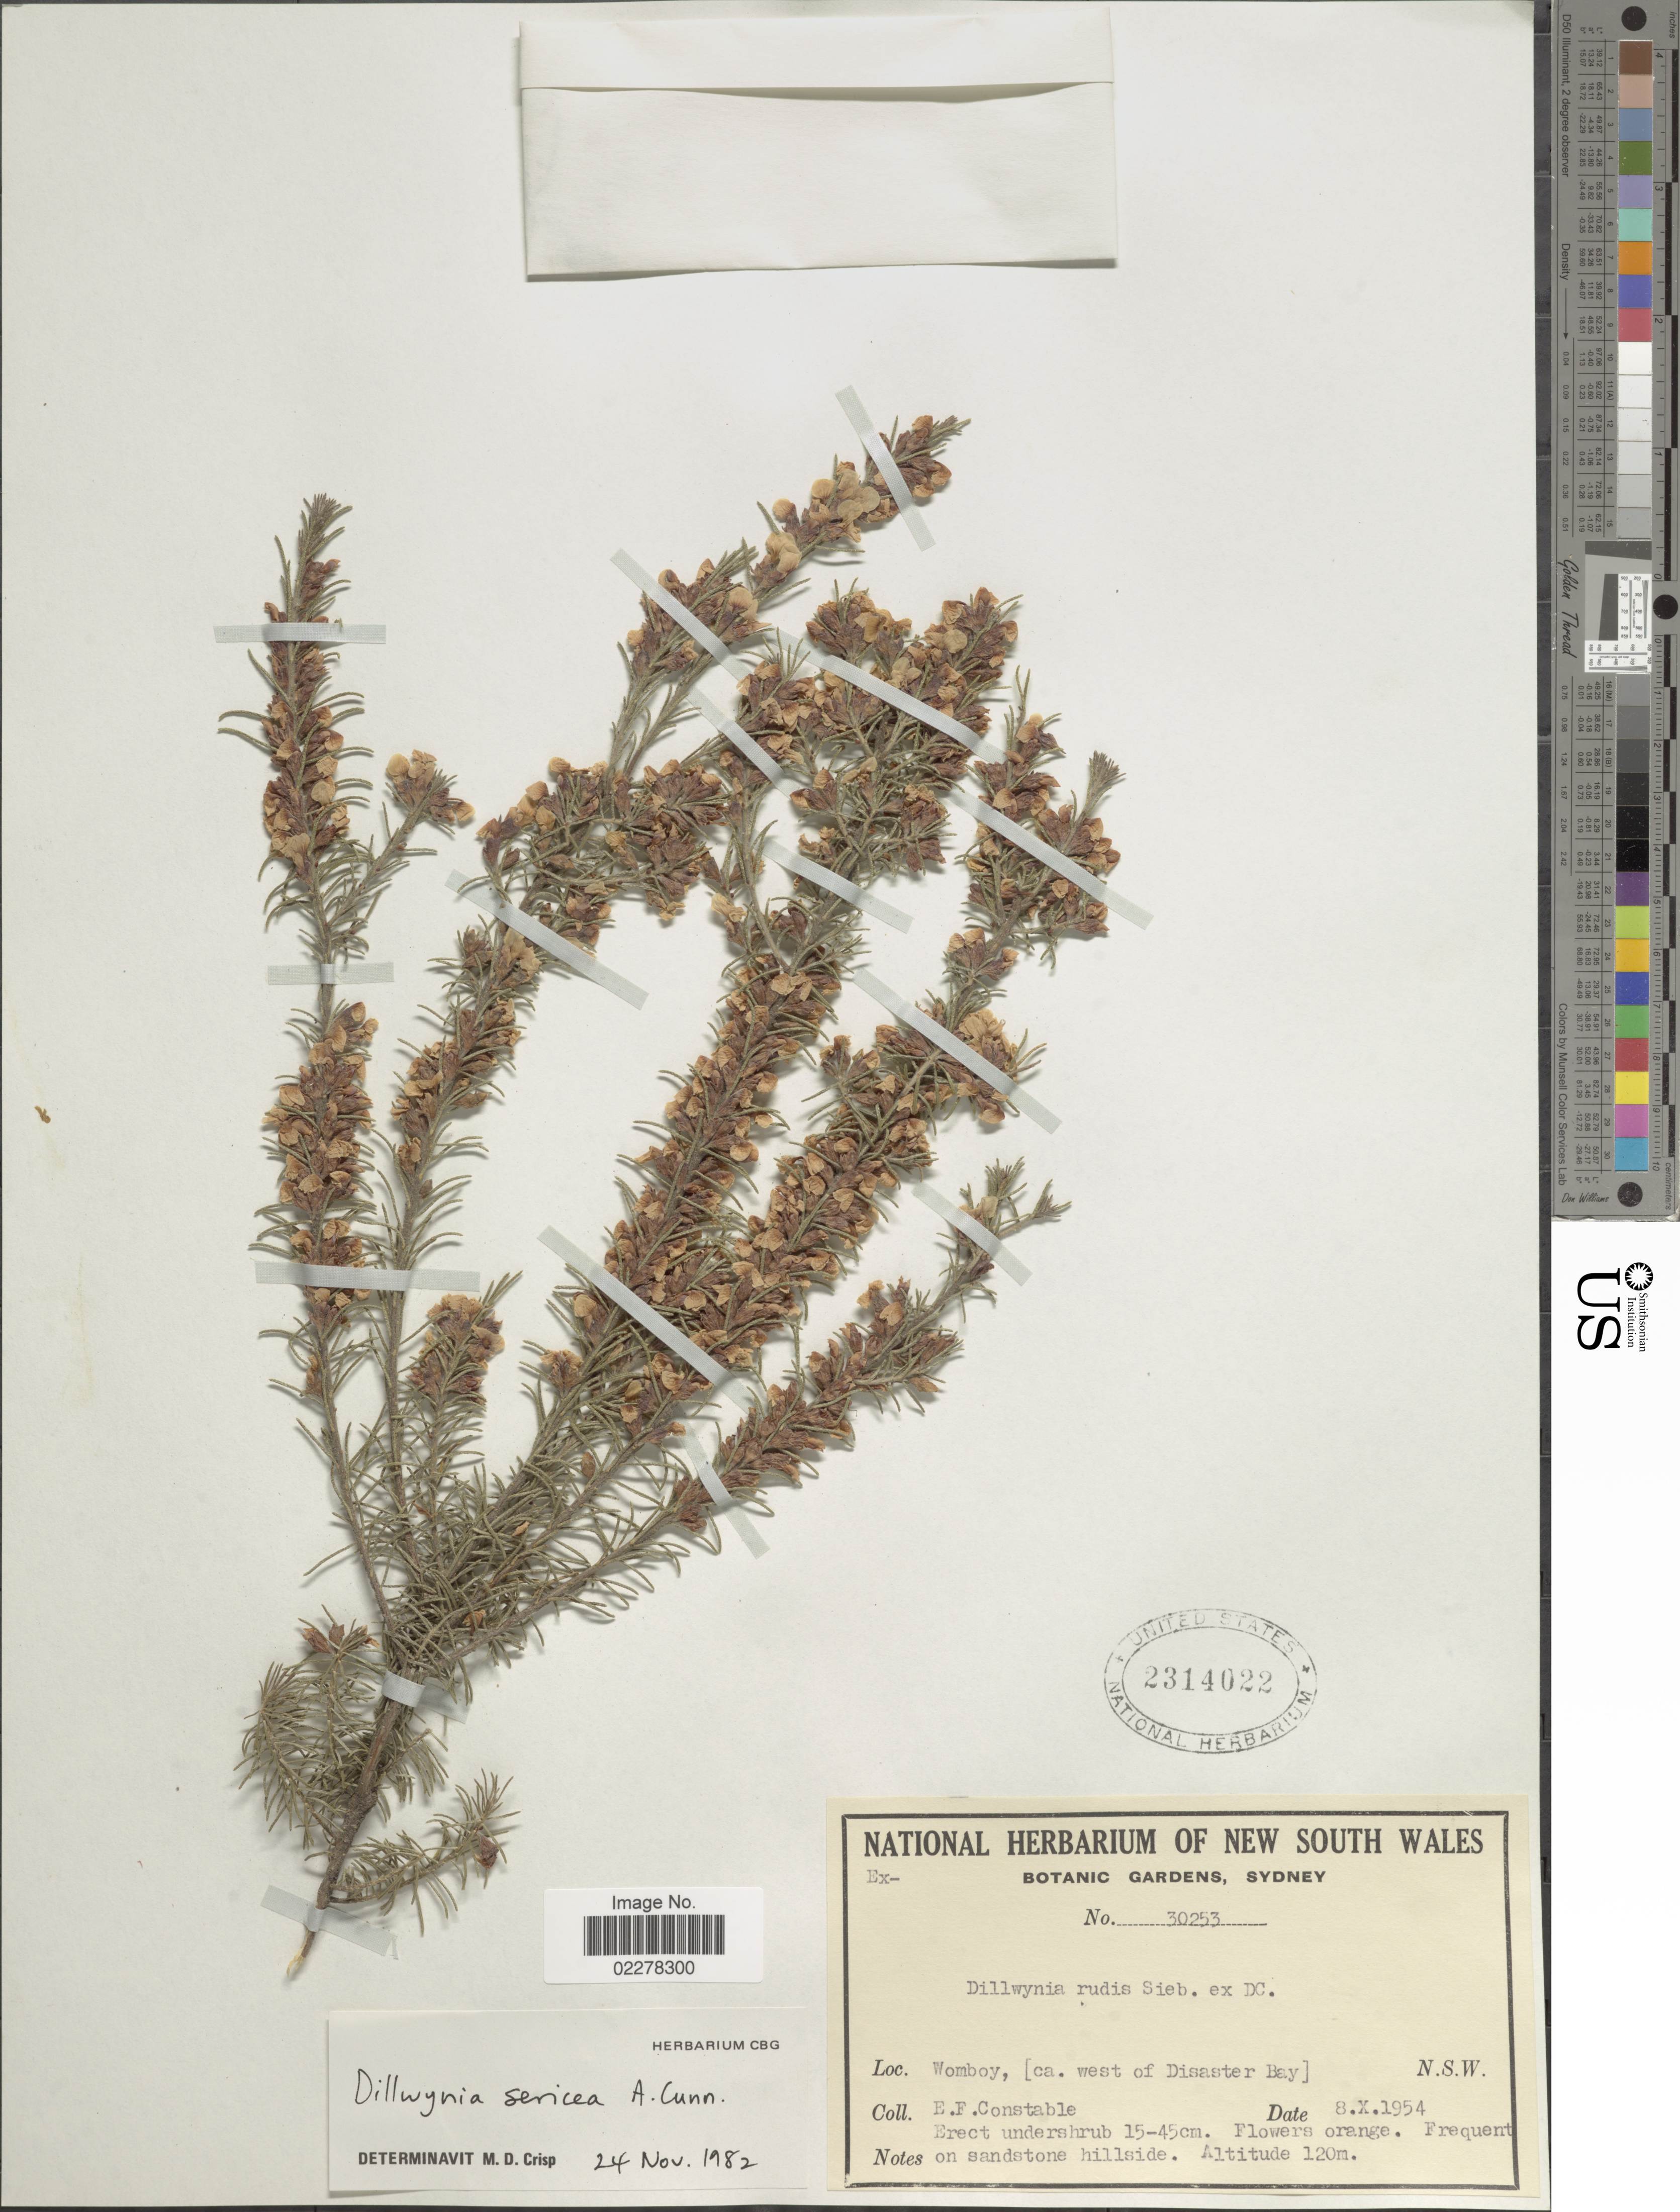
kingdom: Plantae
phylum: Tracheophyta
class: Magnoliopsida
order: Fabales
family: Fabaceae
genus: Dillwynia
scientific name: Dillwynia sericea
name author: A. Cunn.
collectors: E. F. Constable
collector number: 30253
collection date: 1954-10-08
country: Australia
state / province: New South Wales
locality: Womboy, [ca. west of Disaster Bay]. N.S.W.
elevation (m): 120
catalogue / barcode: US 2314022